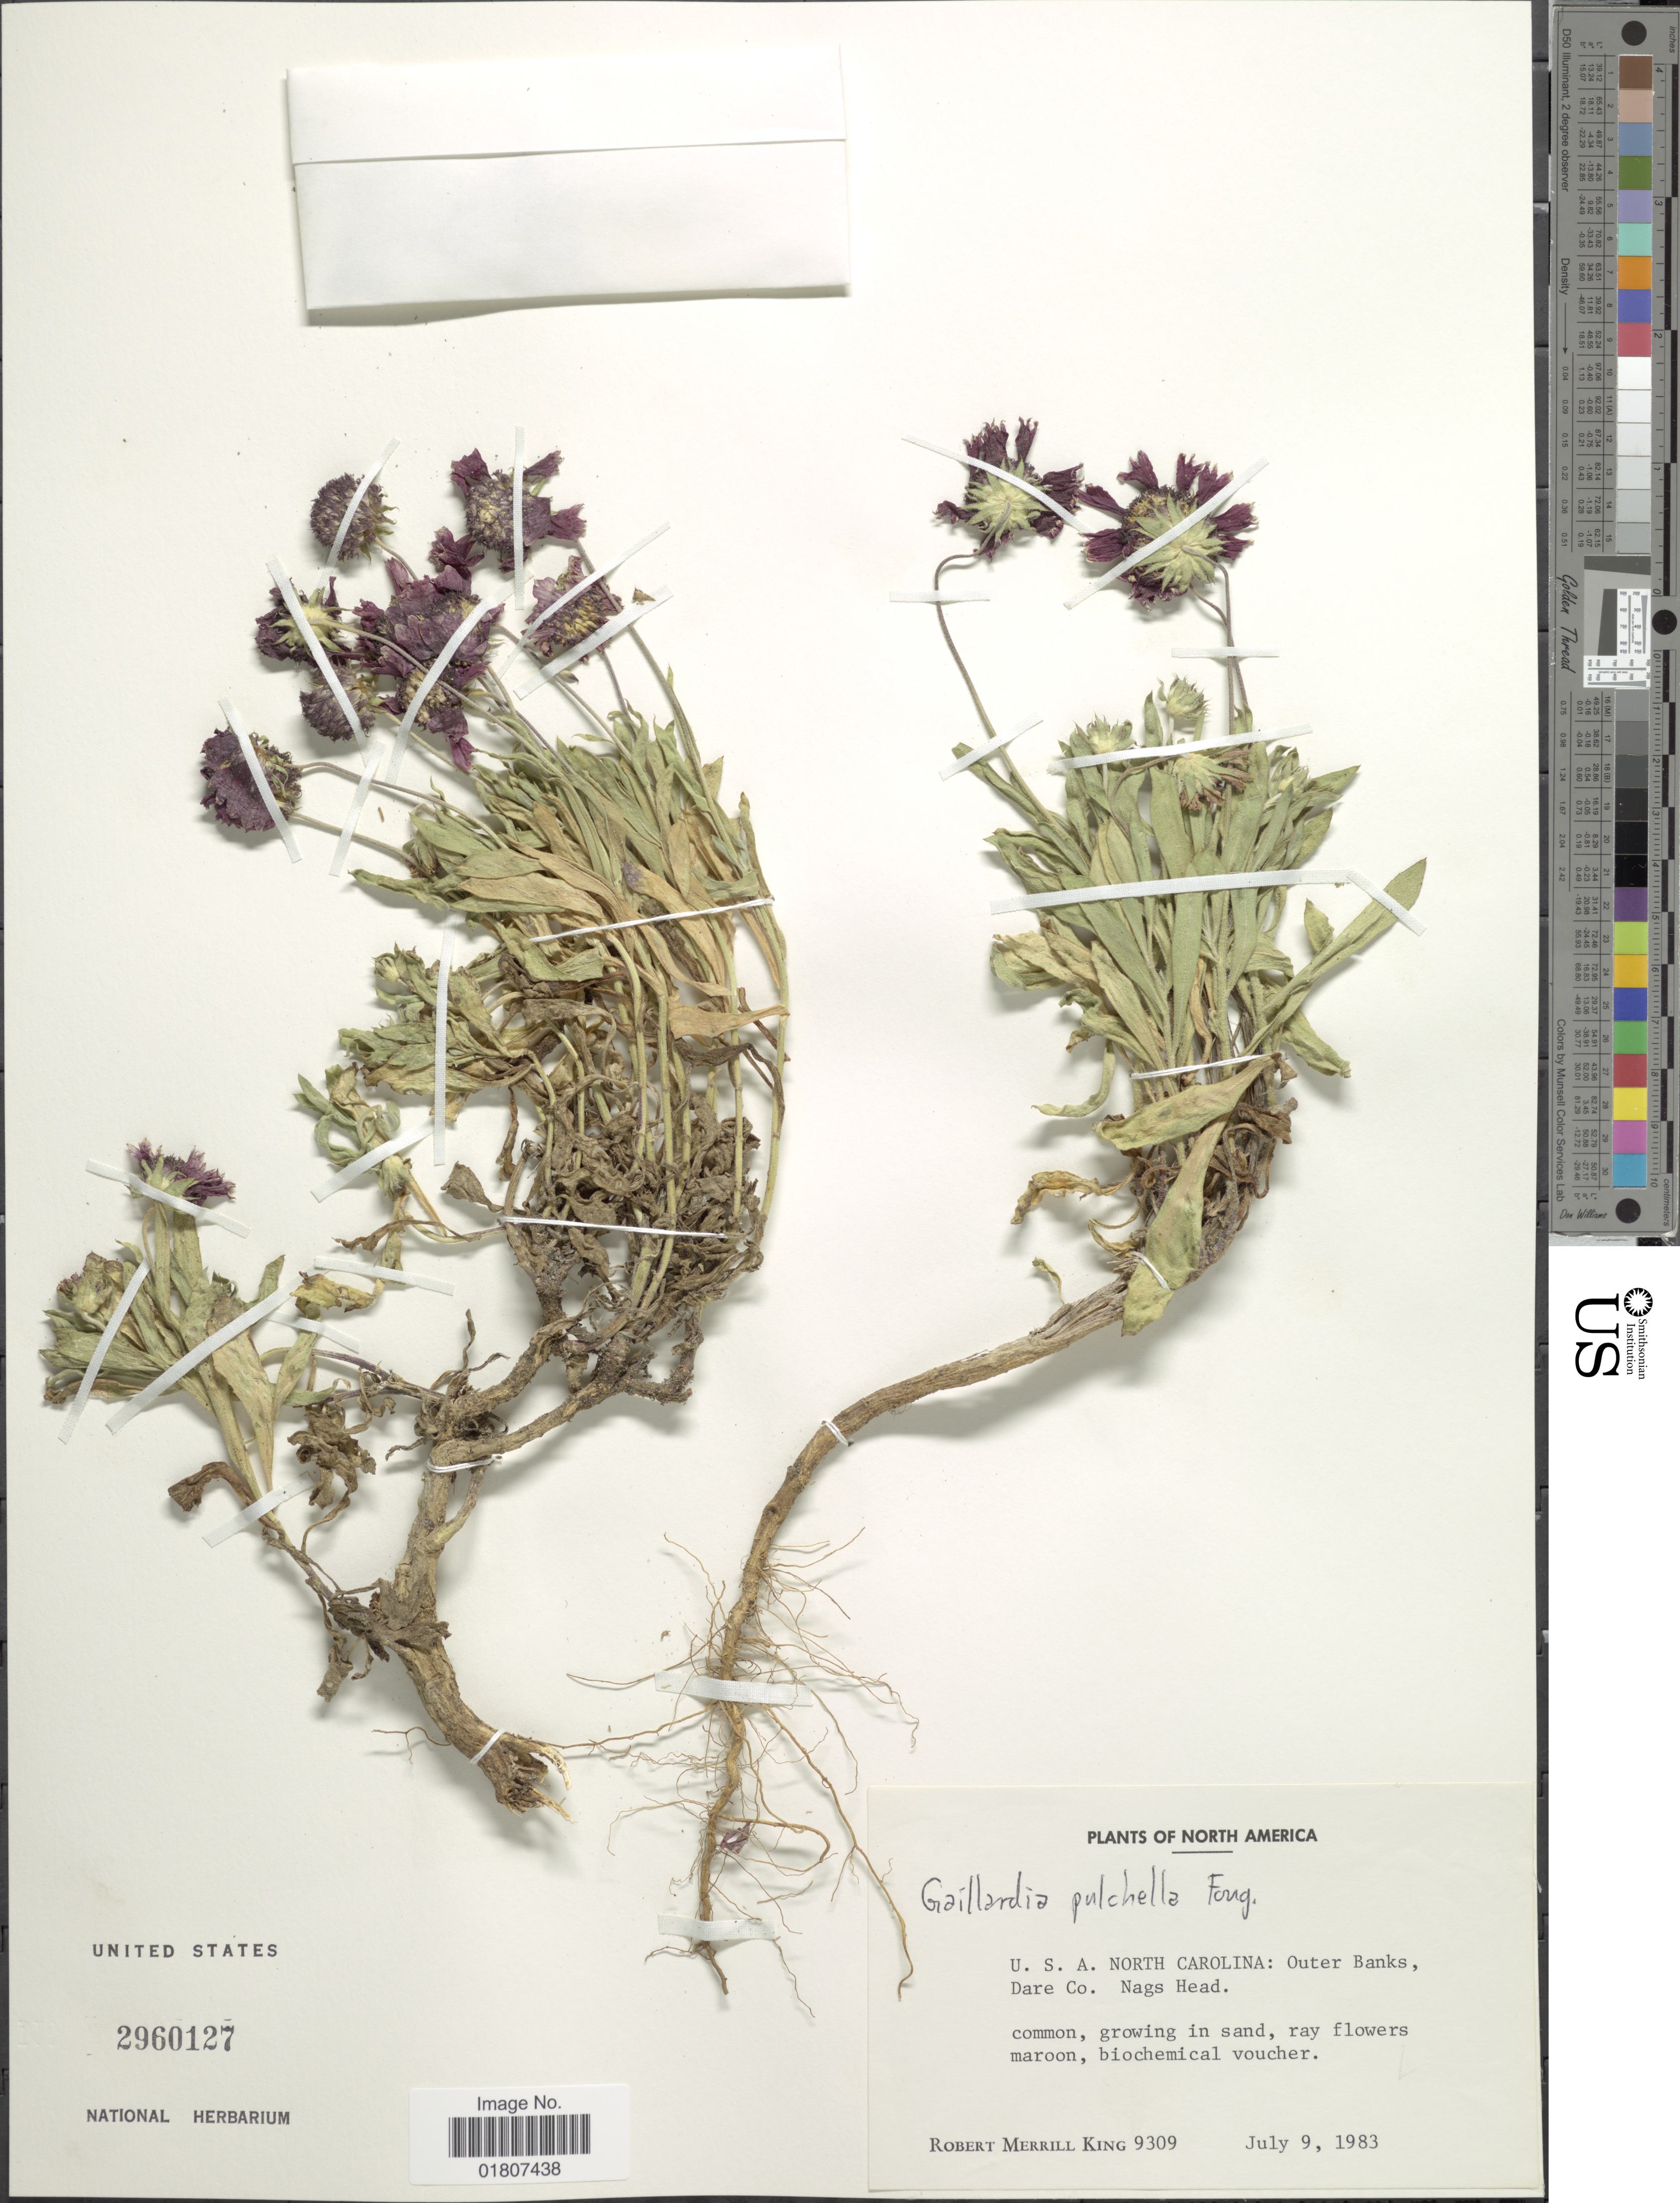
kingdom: Plantae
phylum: Tracheophyta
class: Magnoliopsida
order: Asterales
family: Asteraceae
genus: Gaillardia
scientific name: Gaillardia pulchella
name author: Foug.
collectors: R. M. King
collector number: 9309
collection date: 1983-07-09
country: United States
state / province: North Carolina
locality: Outer Banks, Dare Co. Nags Head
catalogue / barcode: US 2960127